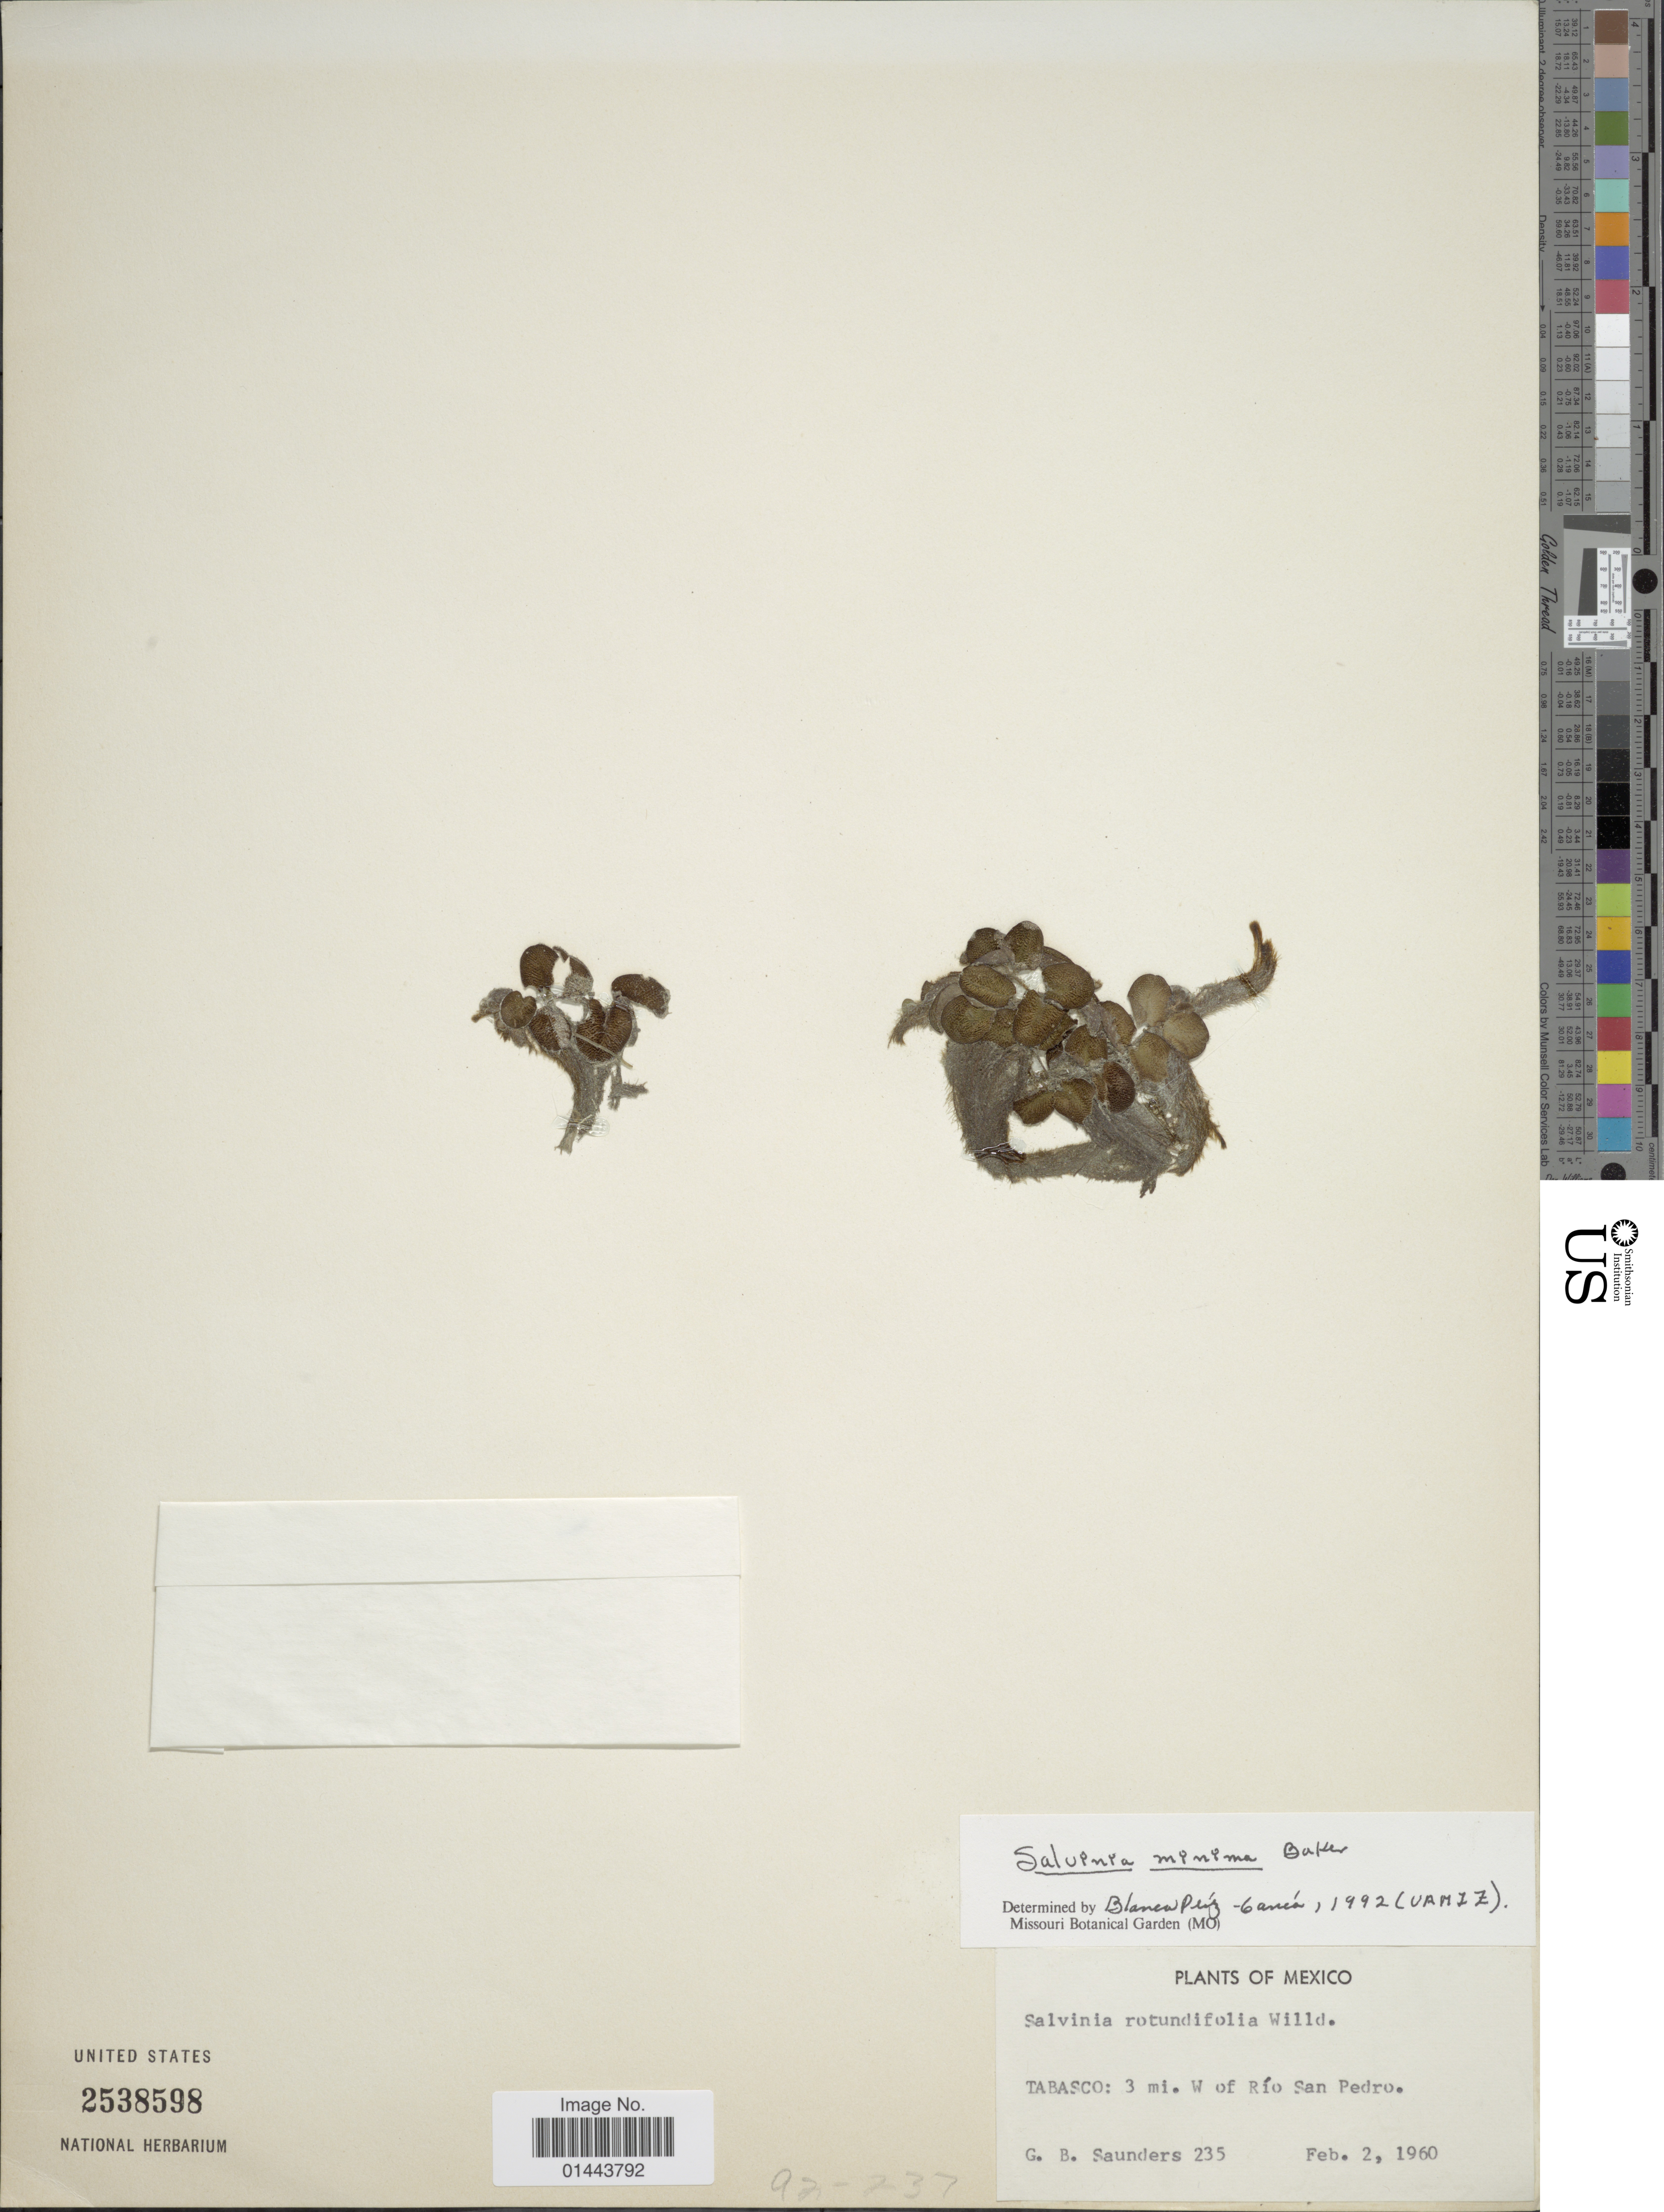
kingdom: Plantae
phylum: Tracheophyta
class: Polypodiopsida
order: Salviniales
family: Salviniaceae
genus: Salvinia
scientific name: Salvinia minima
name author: Baker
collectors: G. B. Saunders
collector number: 235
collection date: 1960-02-02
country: Mexico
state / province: Tabasco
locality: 3 mi. W of Río San Pedro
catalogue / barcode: US 2538598